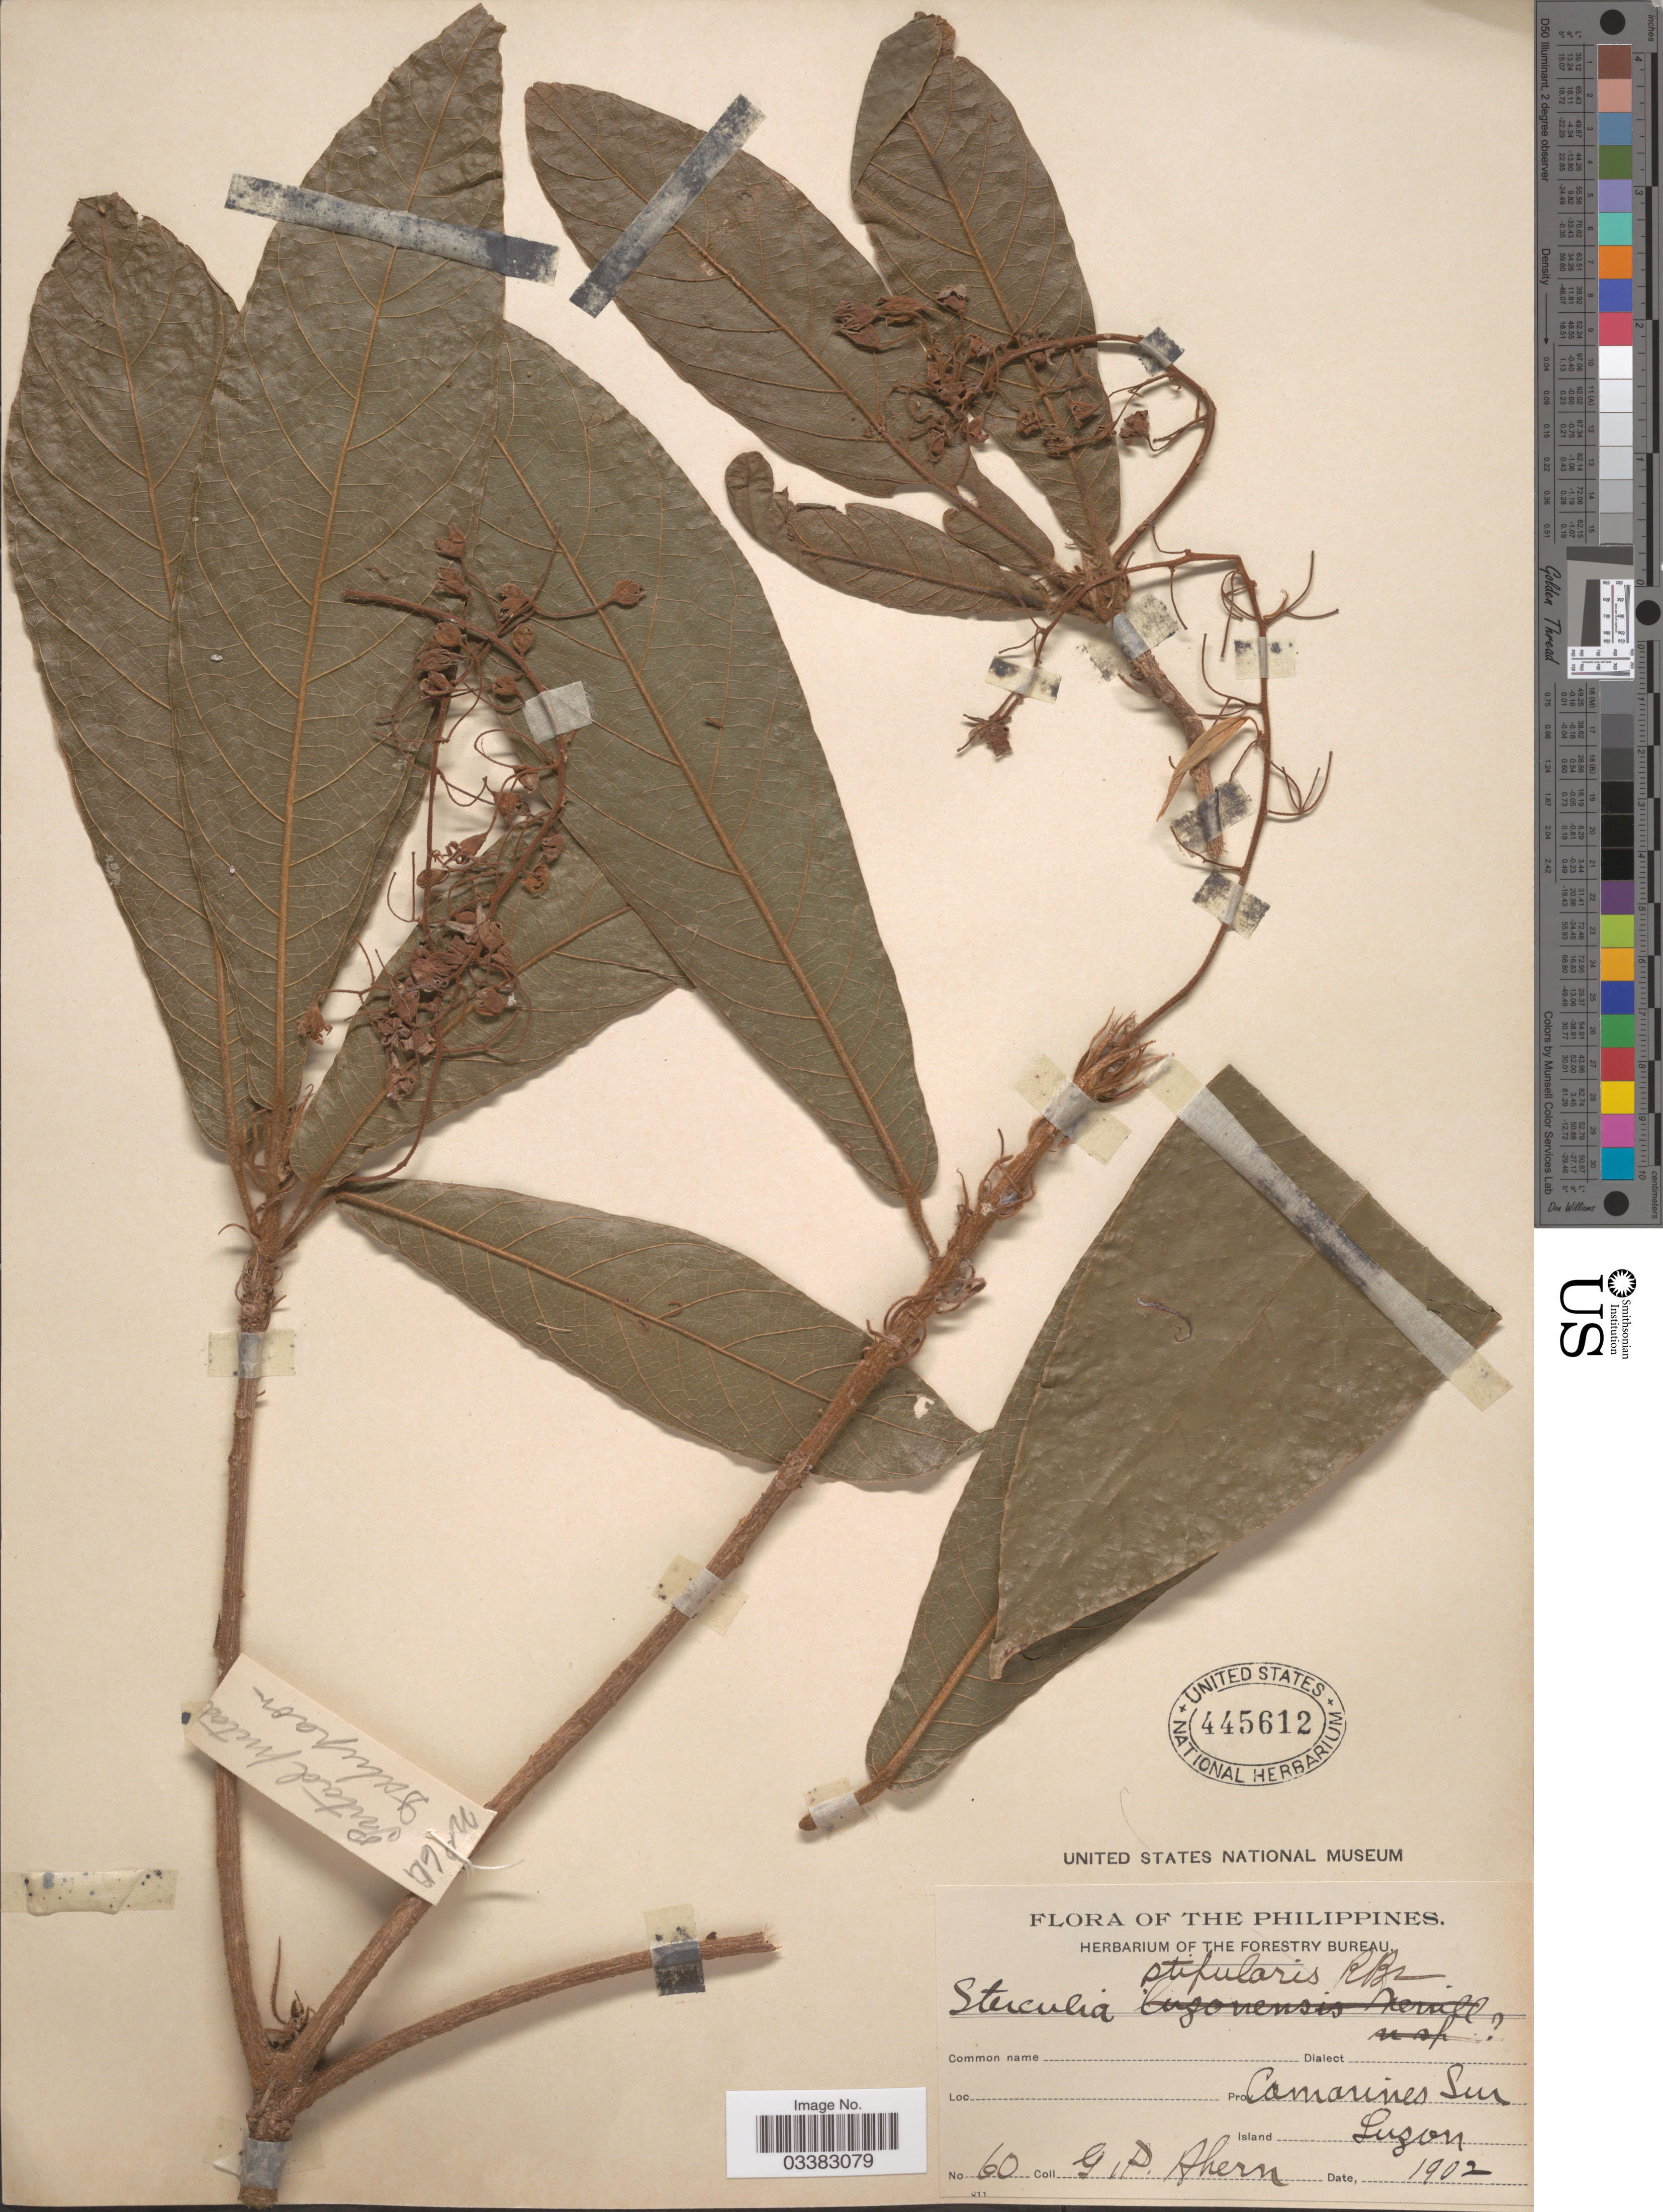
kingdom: Plantae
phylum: Tracheophyta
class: Magnoliopsida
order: Malvales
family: Malvaceae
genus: Sterculia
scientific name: Sterculia stipularis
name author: R. Br.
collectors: G. Ahern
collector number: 60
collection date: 1902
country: Philippines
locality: Prov. Camarines Sur, Island Luzon.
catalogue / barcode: US 445612